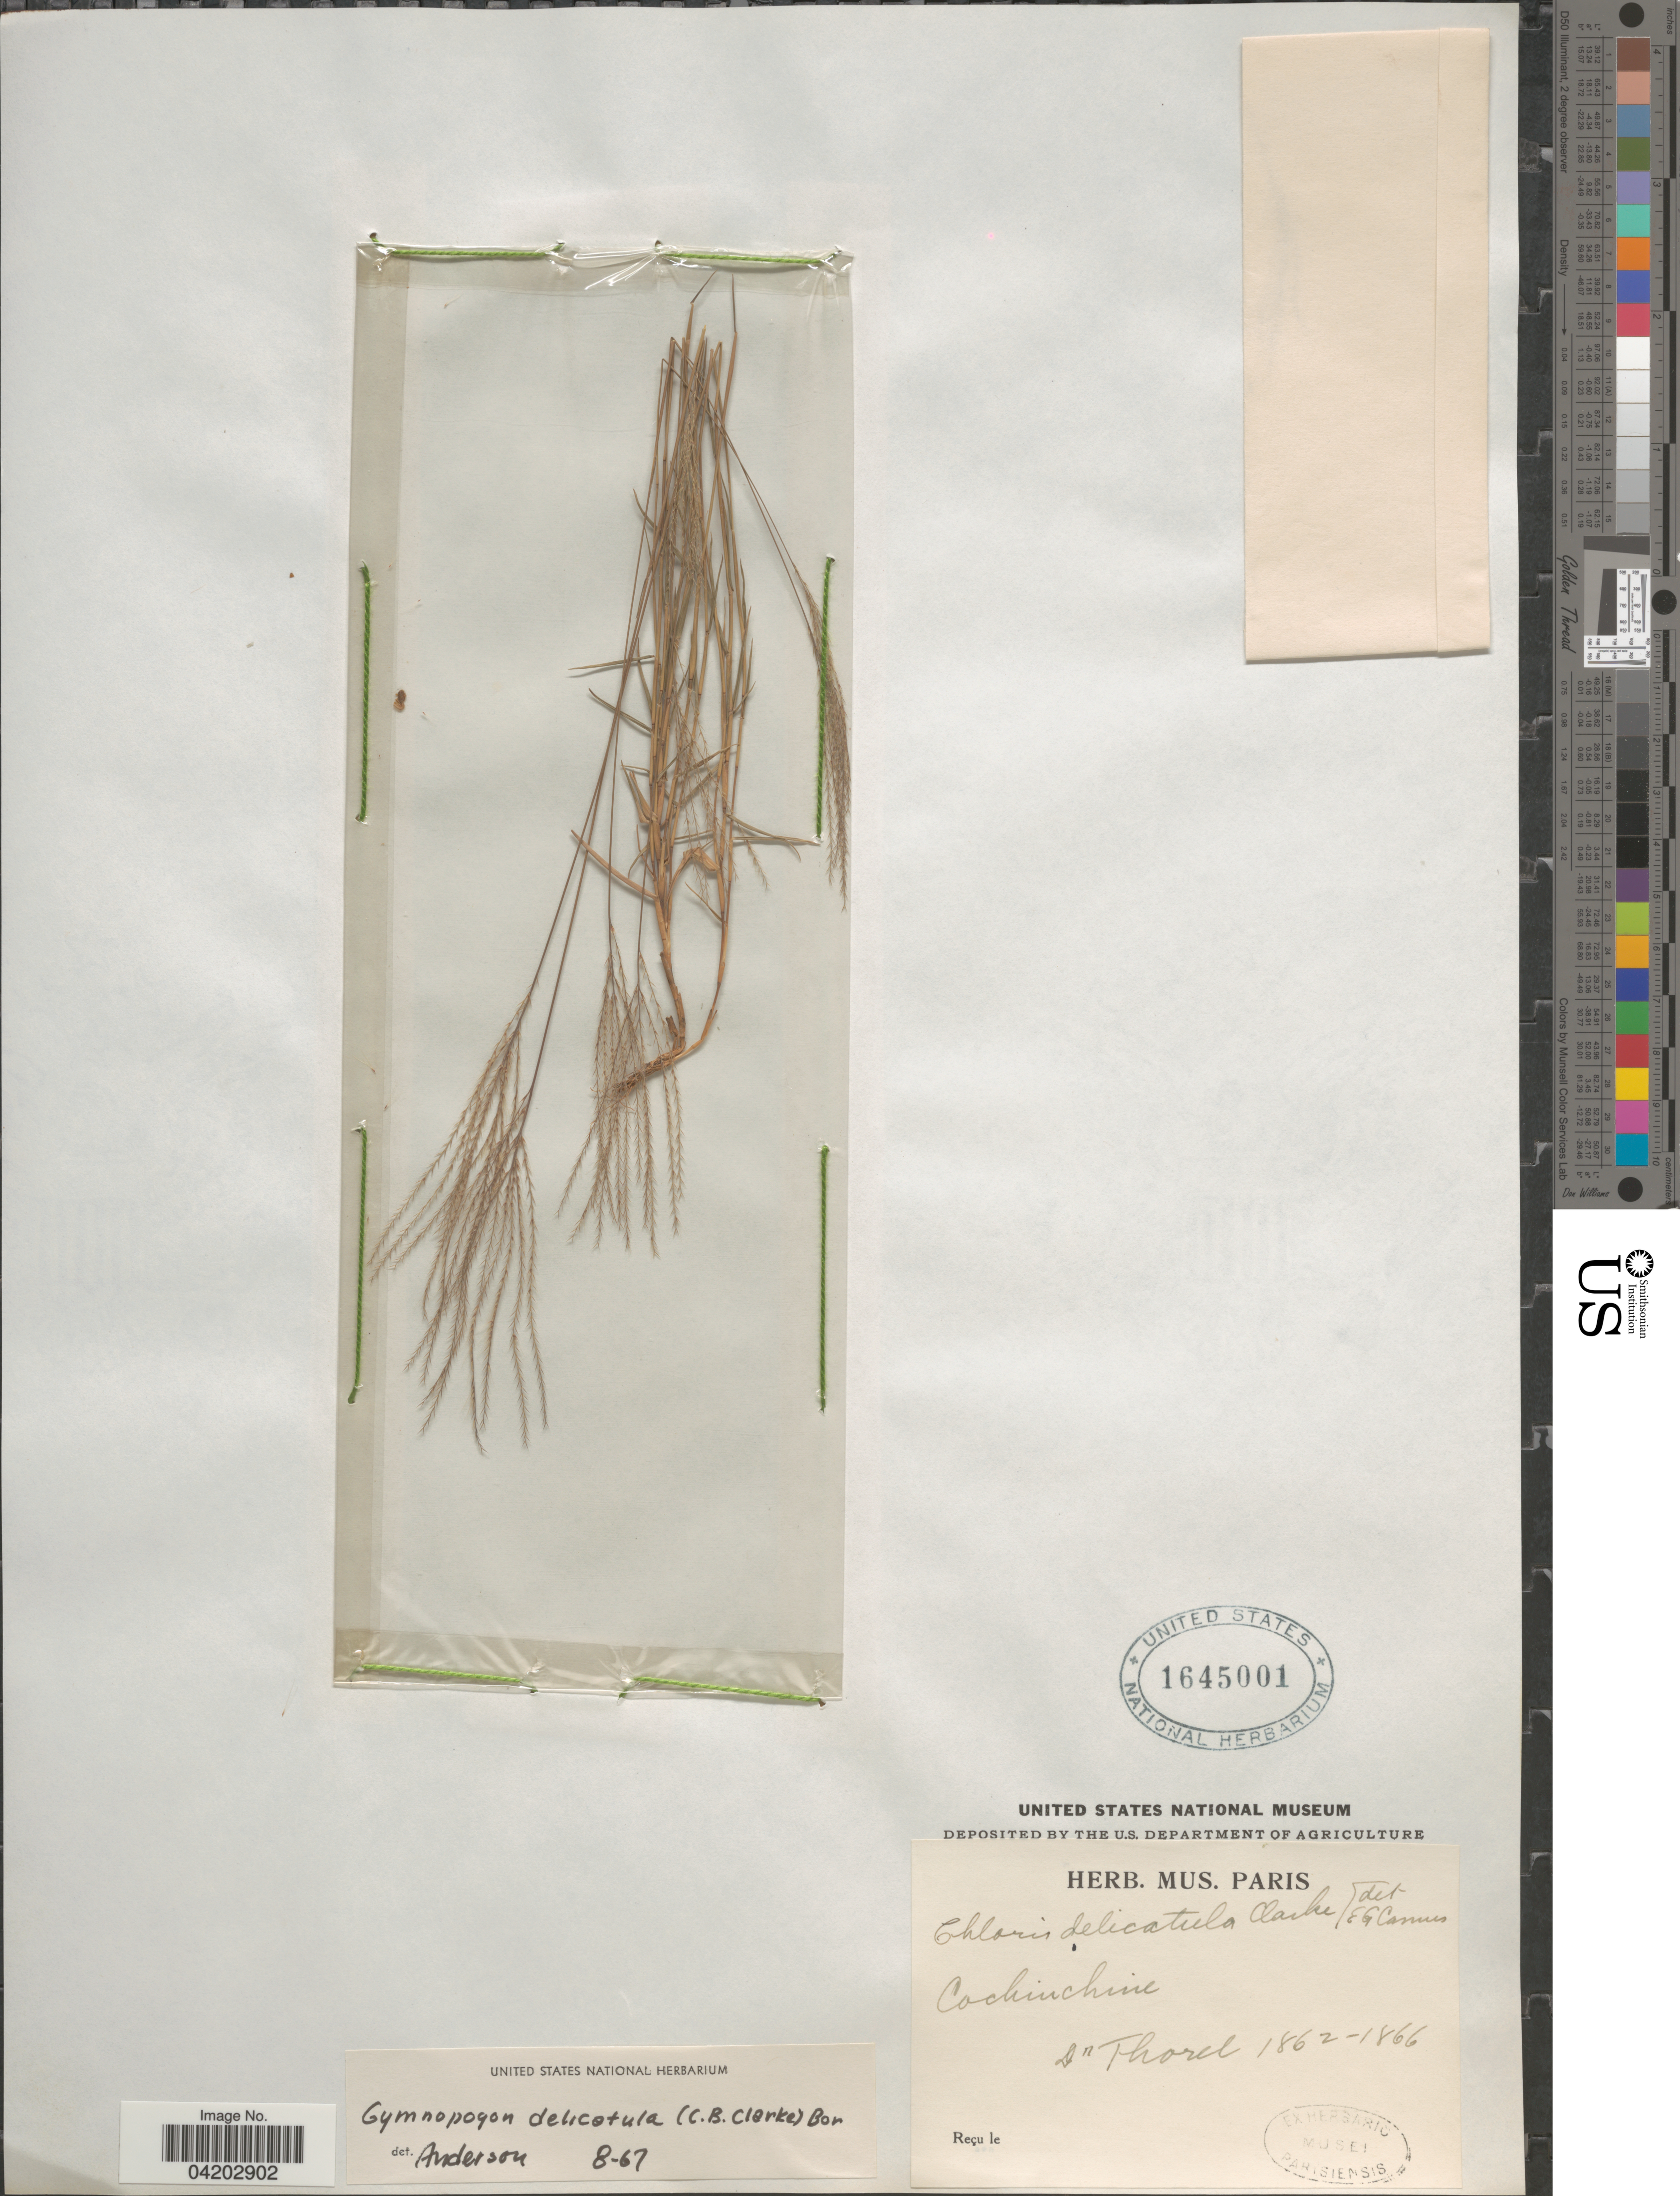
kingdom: Plantae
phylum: Tracheophyta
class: Liliopsida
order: Poales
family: Poaceae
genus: Gymnopogon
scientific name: Gymnopogon delicatulus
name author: (C.B. Clarke) Bor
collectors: Thorel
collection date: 1862/1866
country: Vietnam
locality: Cochinchine.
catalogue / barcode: US 1645001